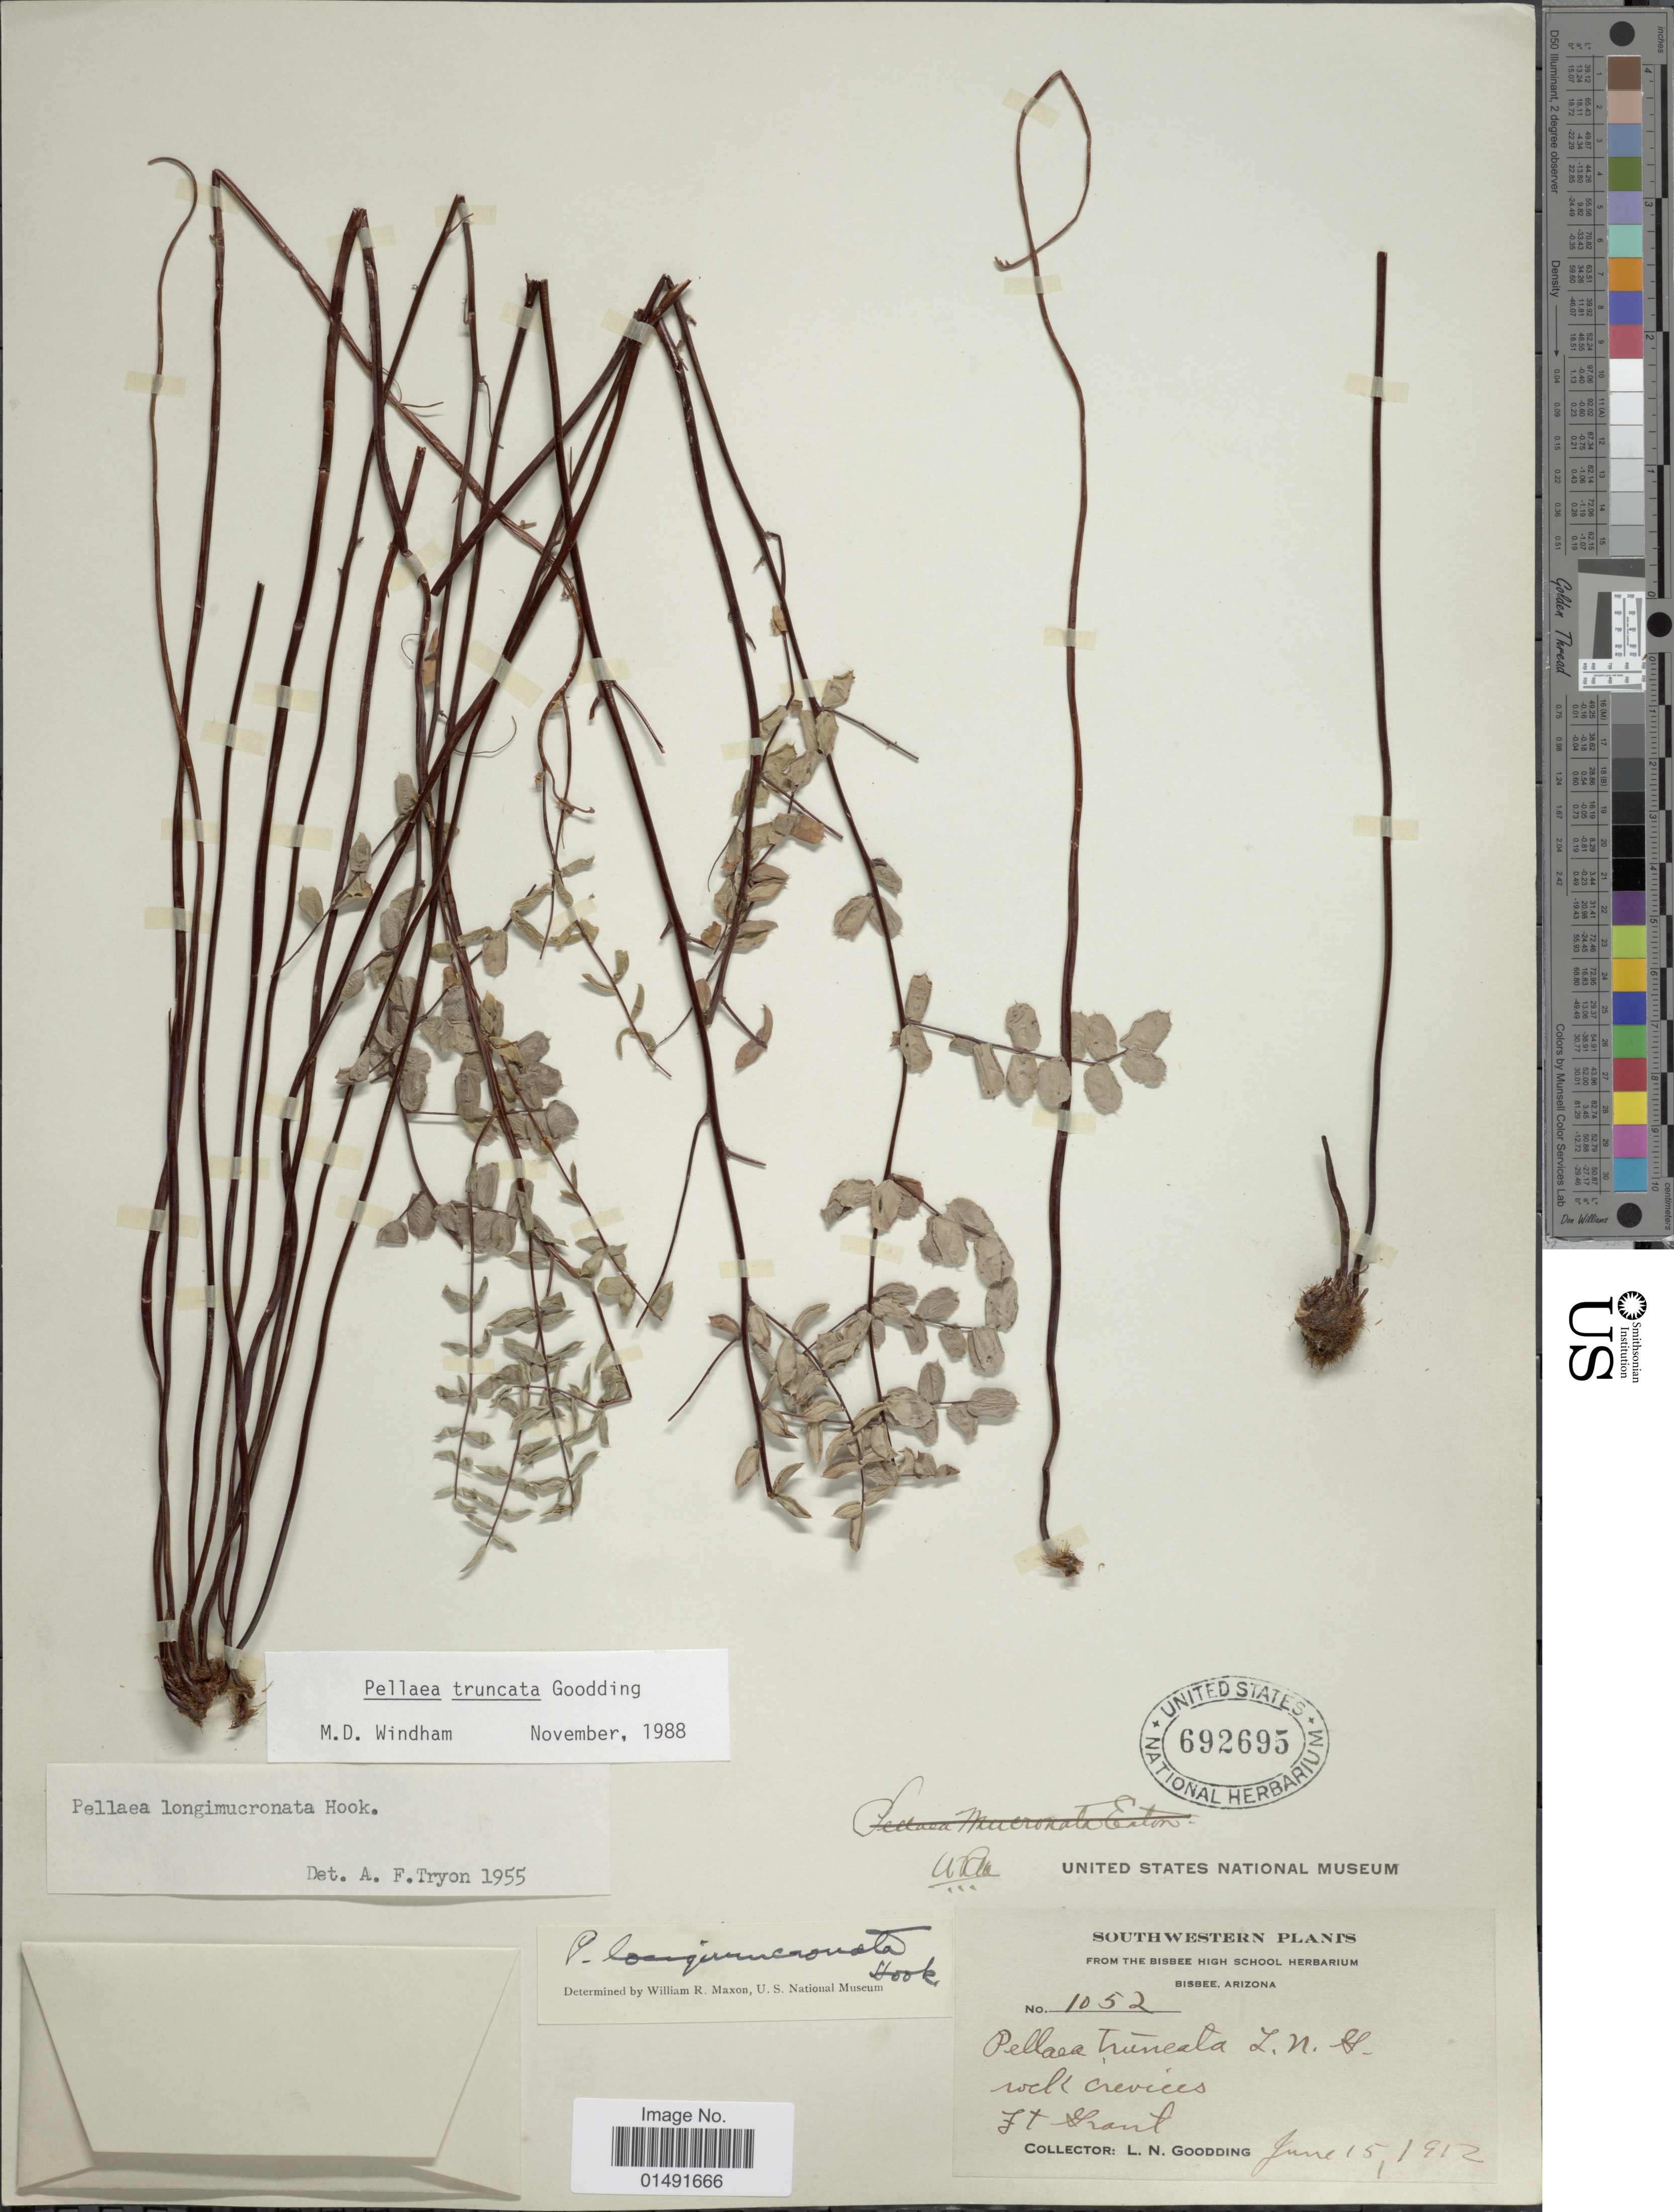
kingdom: Plantae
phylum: Tracheophyta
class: Polypodiopsida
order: Polypodiales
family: Pteridaceae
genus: Pellaea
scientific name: Pellaea truncata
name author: Goodd.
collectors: L. N. Goodding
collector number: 1052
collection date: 1912-06-15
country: United States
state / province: Arizona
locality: Southwestern, Bisbee, Ft Grant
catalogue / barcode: US 692695